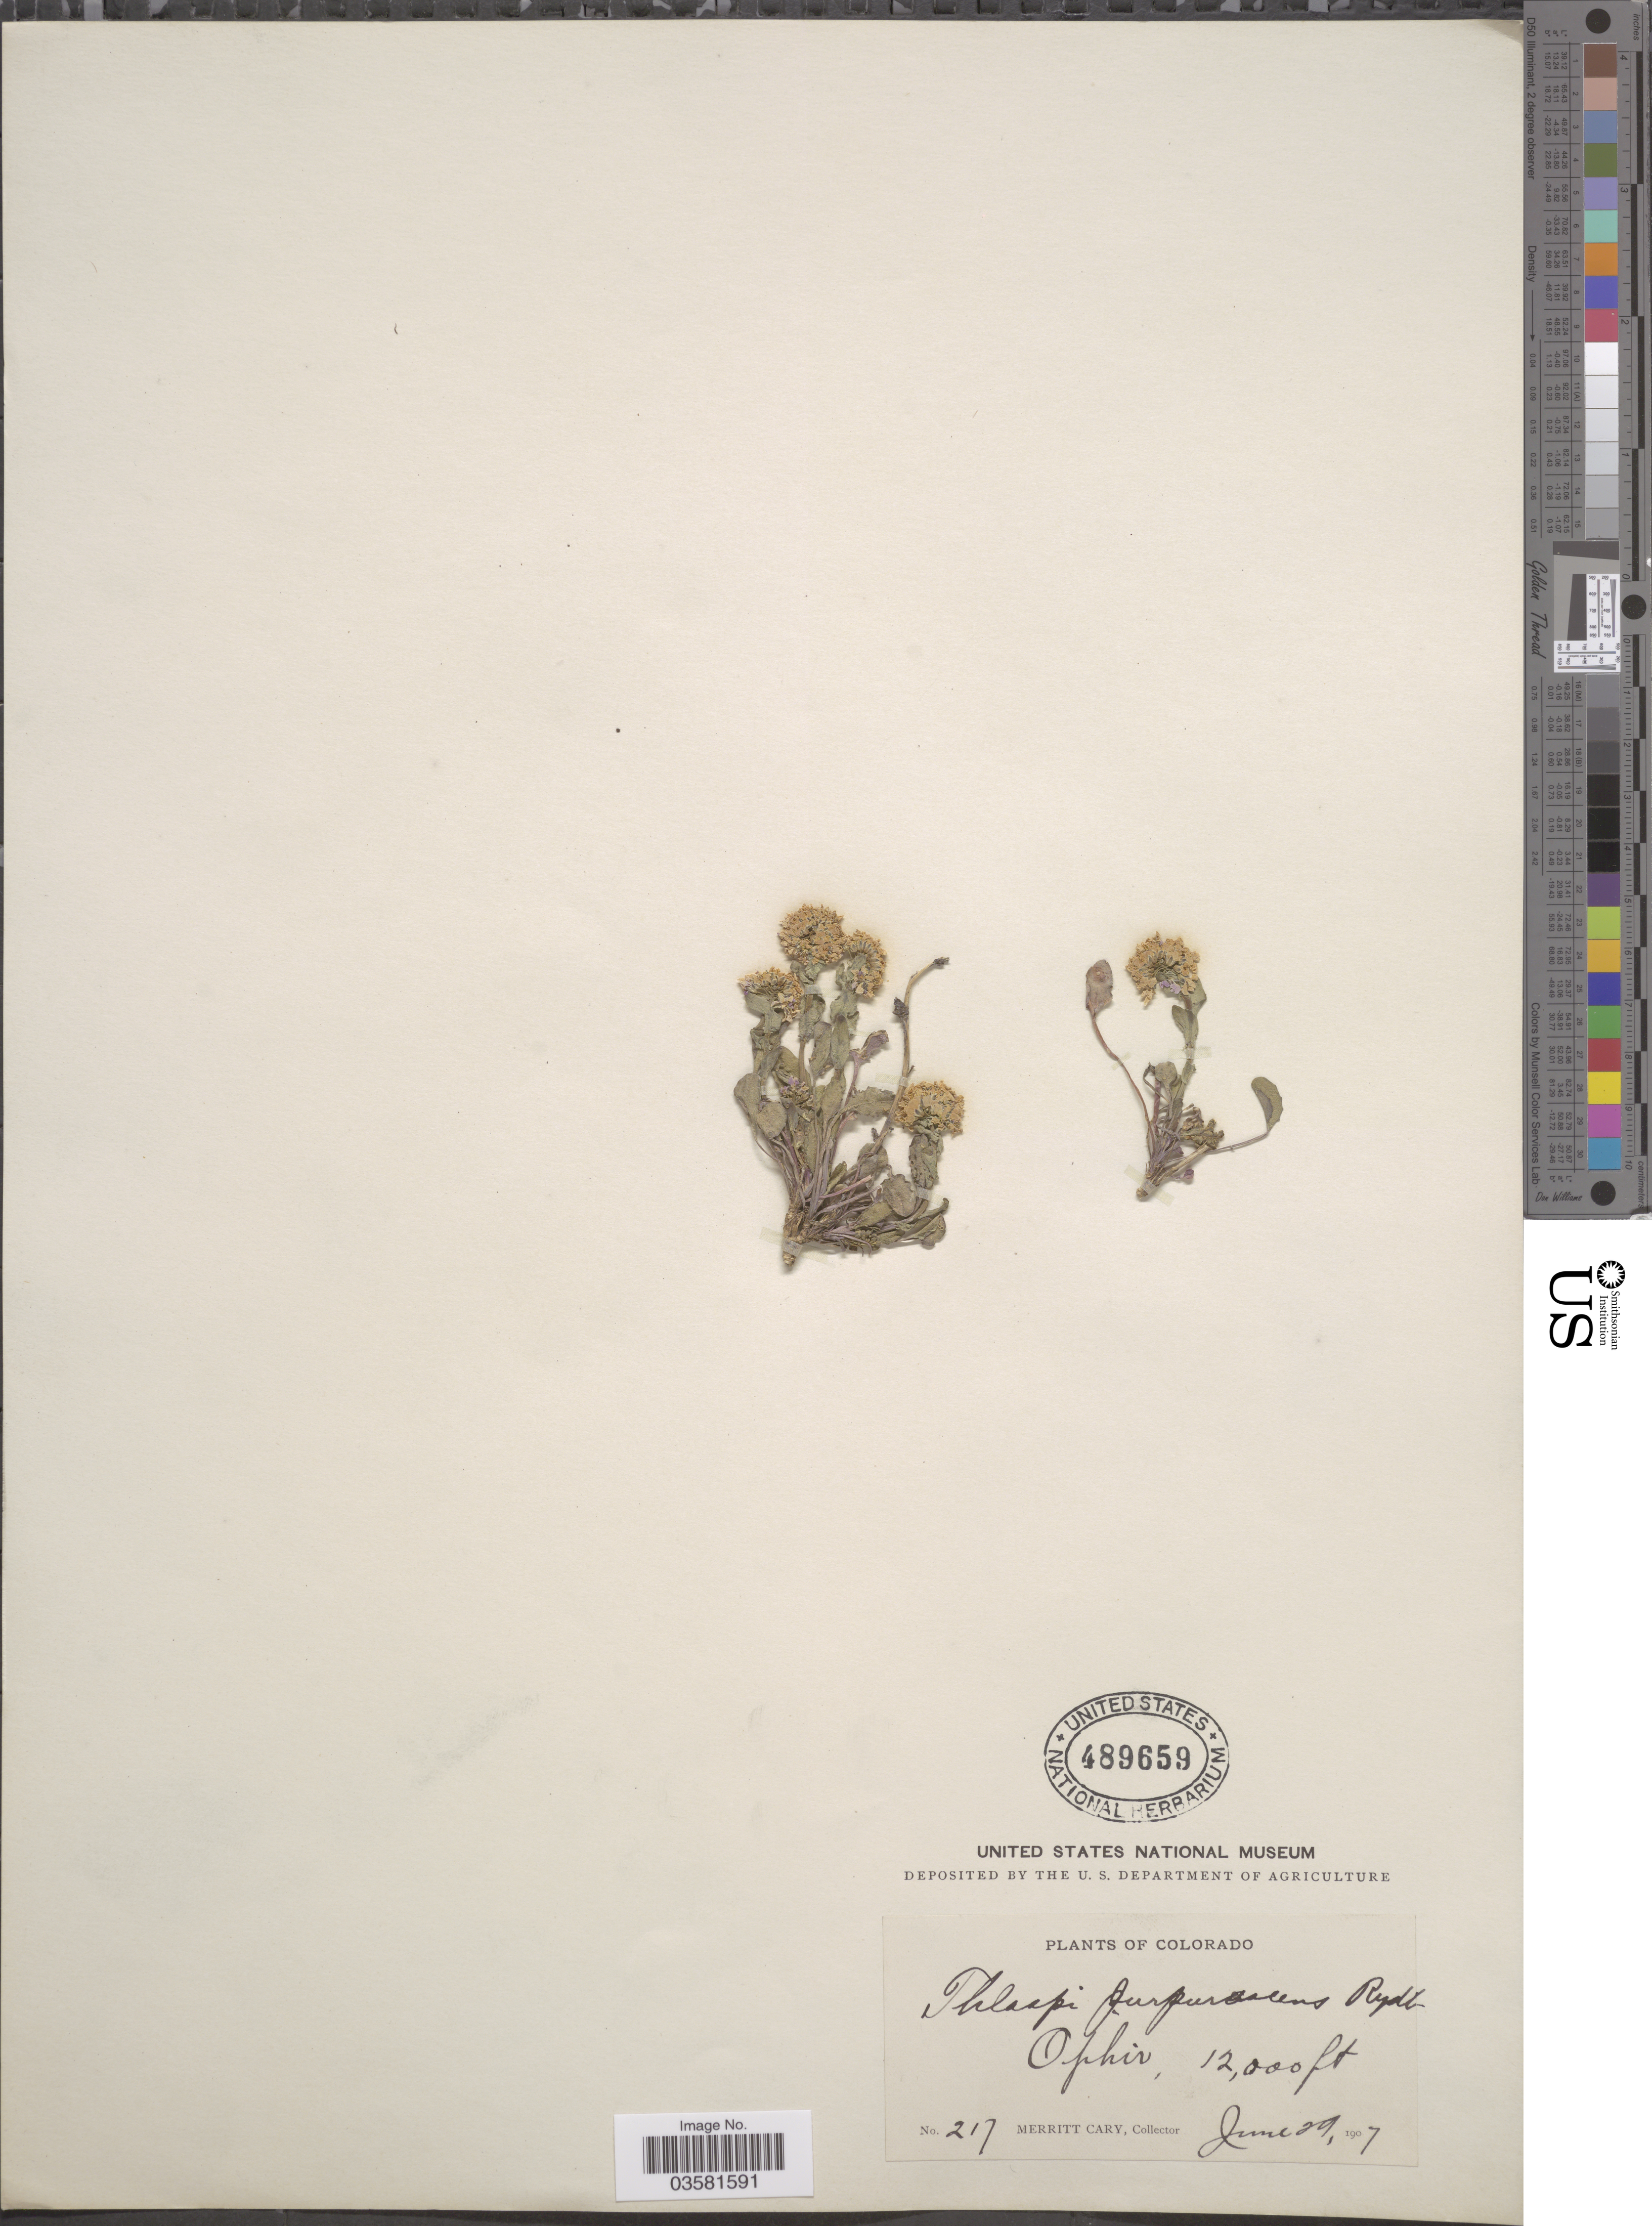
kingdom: Plantae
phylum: Tracheophyta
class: Magnoliopsida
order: Brassicales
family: Brassicaceae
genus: Thlaspi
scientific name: Thlaspi fendleri var. coloradoense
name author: (Rydb.) Maguire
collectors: M. Cary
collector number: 217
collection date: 1907-06-29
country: United States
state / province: Colorado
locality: Ophir.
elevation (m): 3658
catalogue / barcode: US 489659